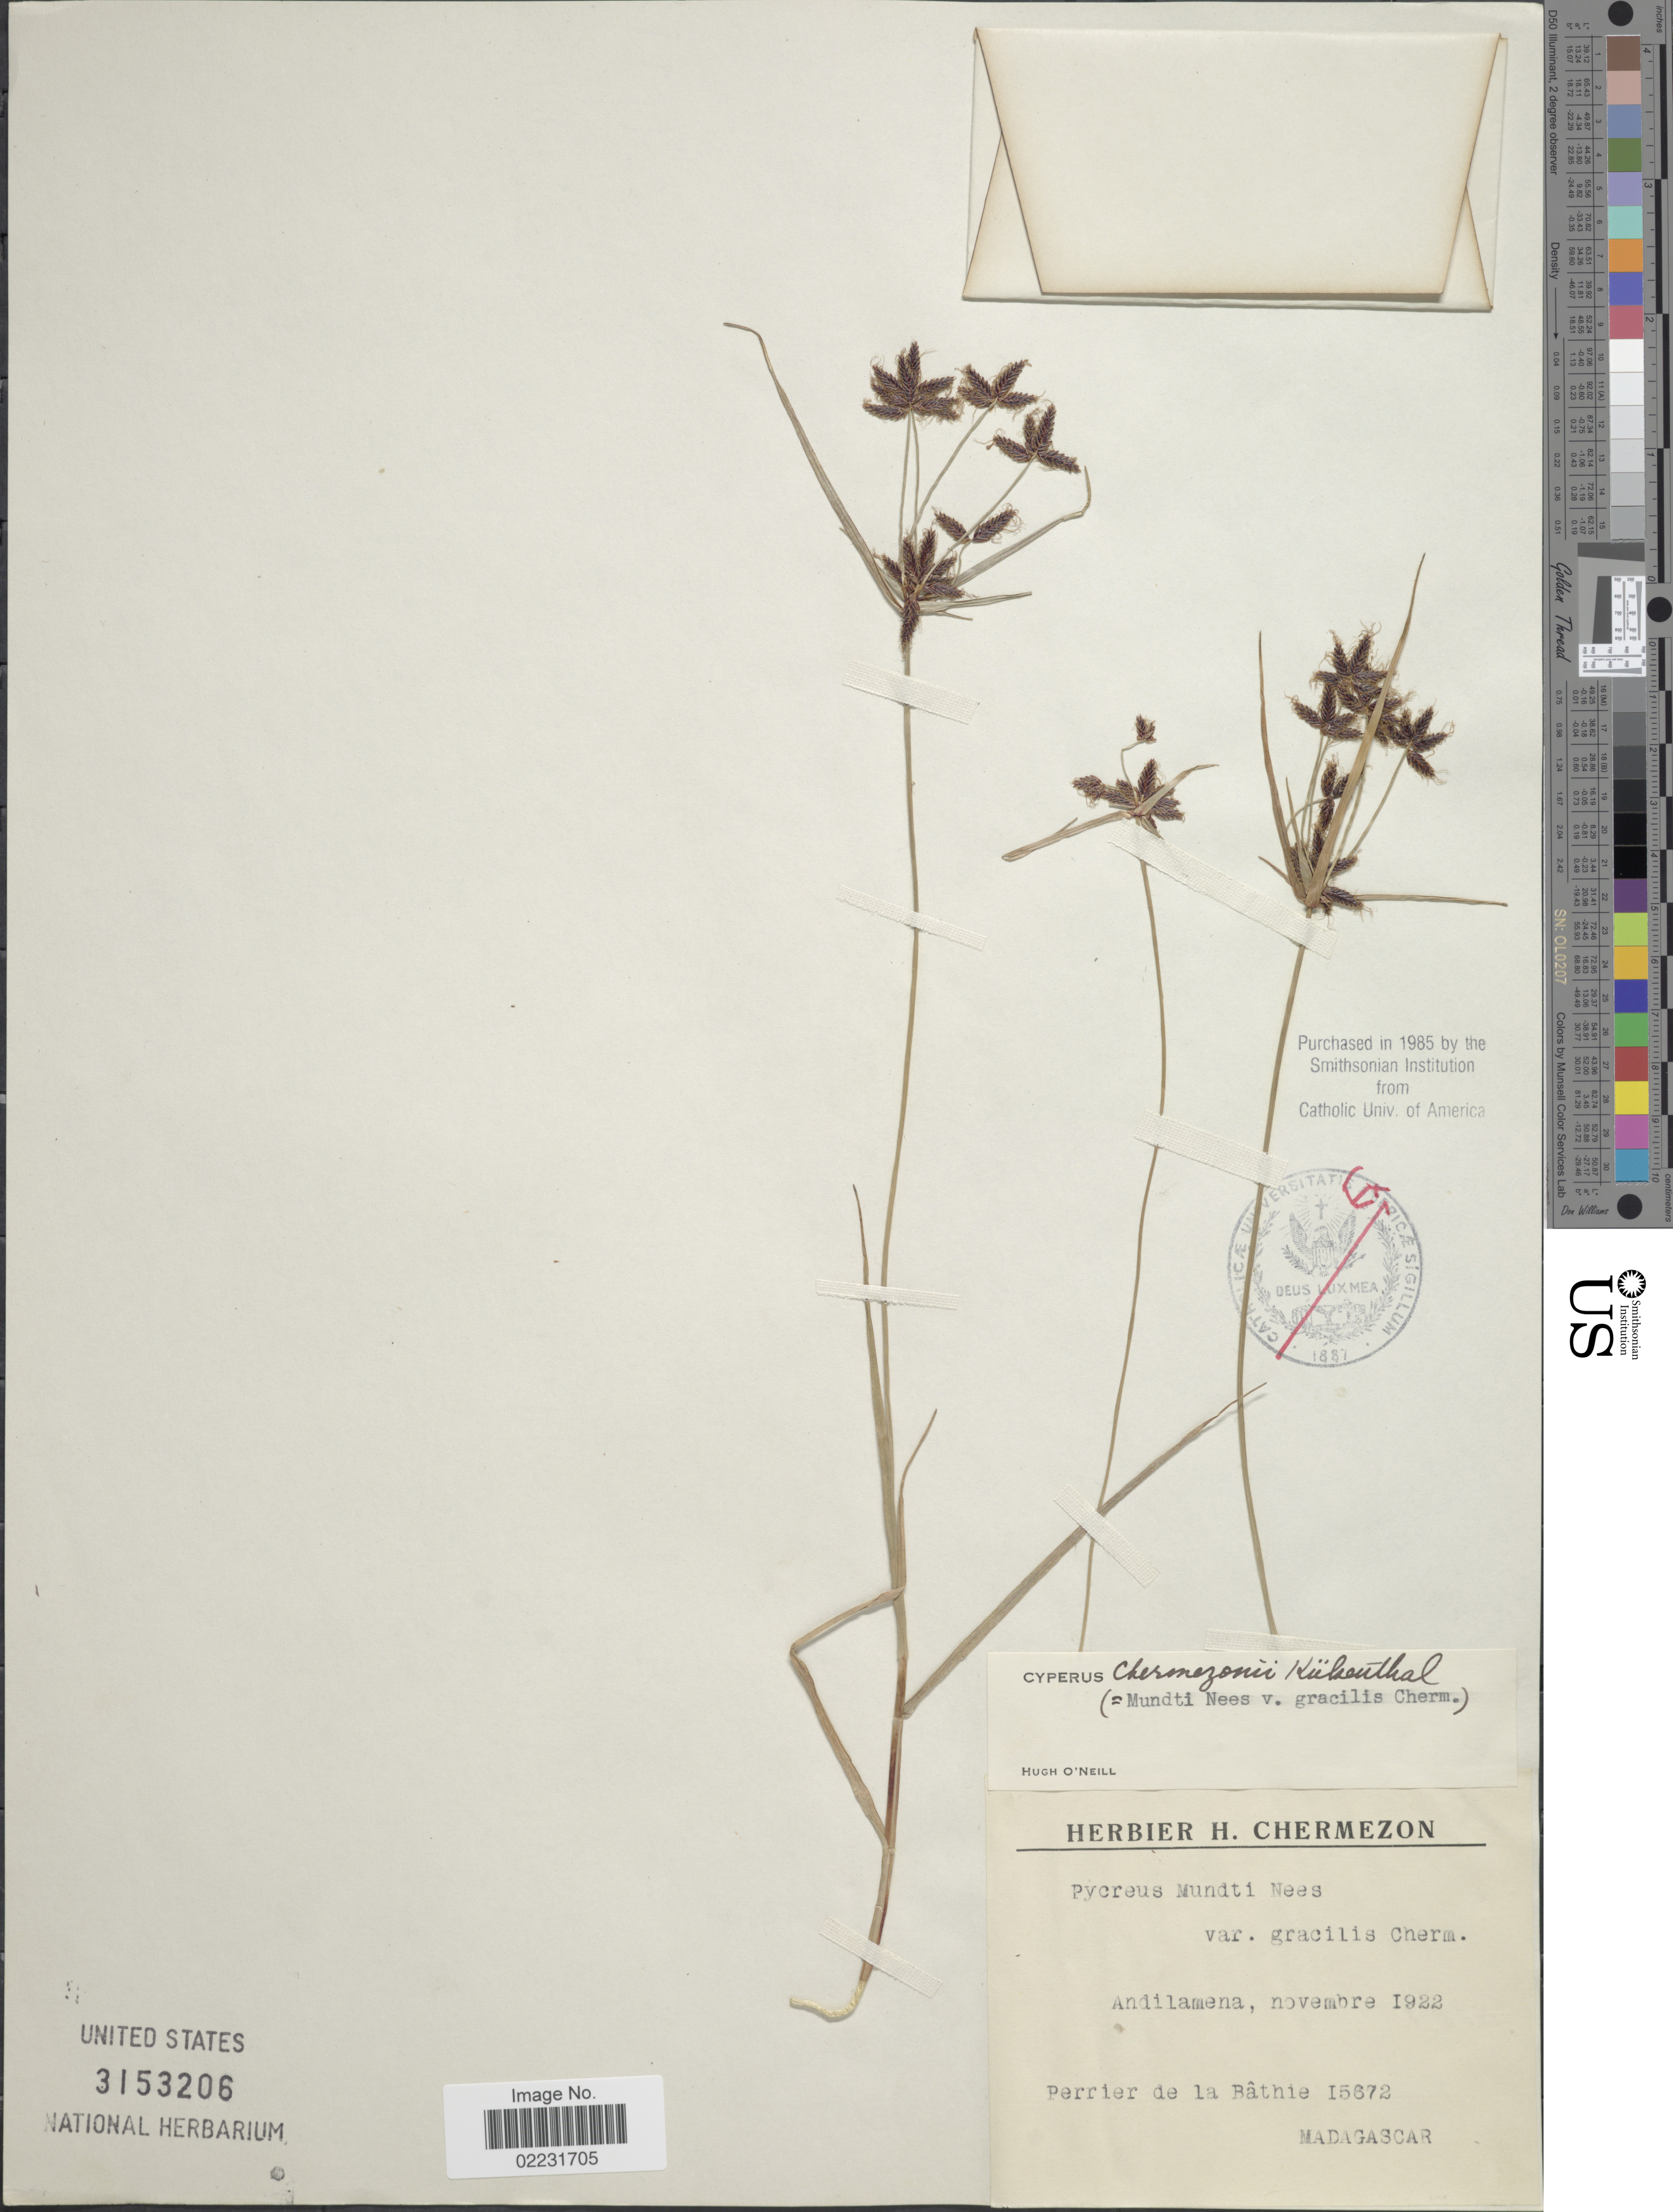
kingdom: Plantae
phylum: Tracheophyta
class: Liliopsida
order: Poales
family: Cyperaceae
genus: Cyperus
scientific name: Cyperus mundtii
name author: (Nees) Kunth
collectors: Perrier de la Bâthie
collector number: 15672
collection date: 1922-11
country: Madagascar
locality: Andilamen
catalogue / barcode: US 3153206